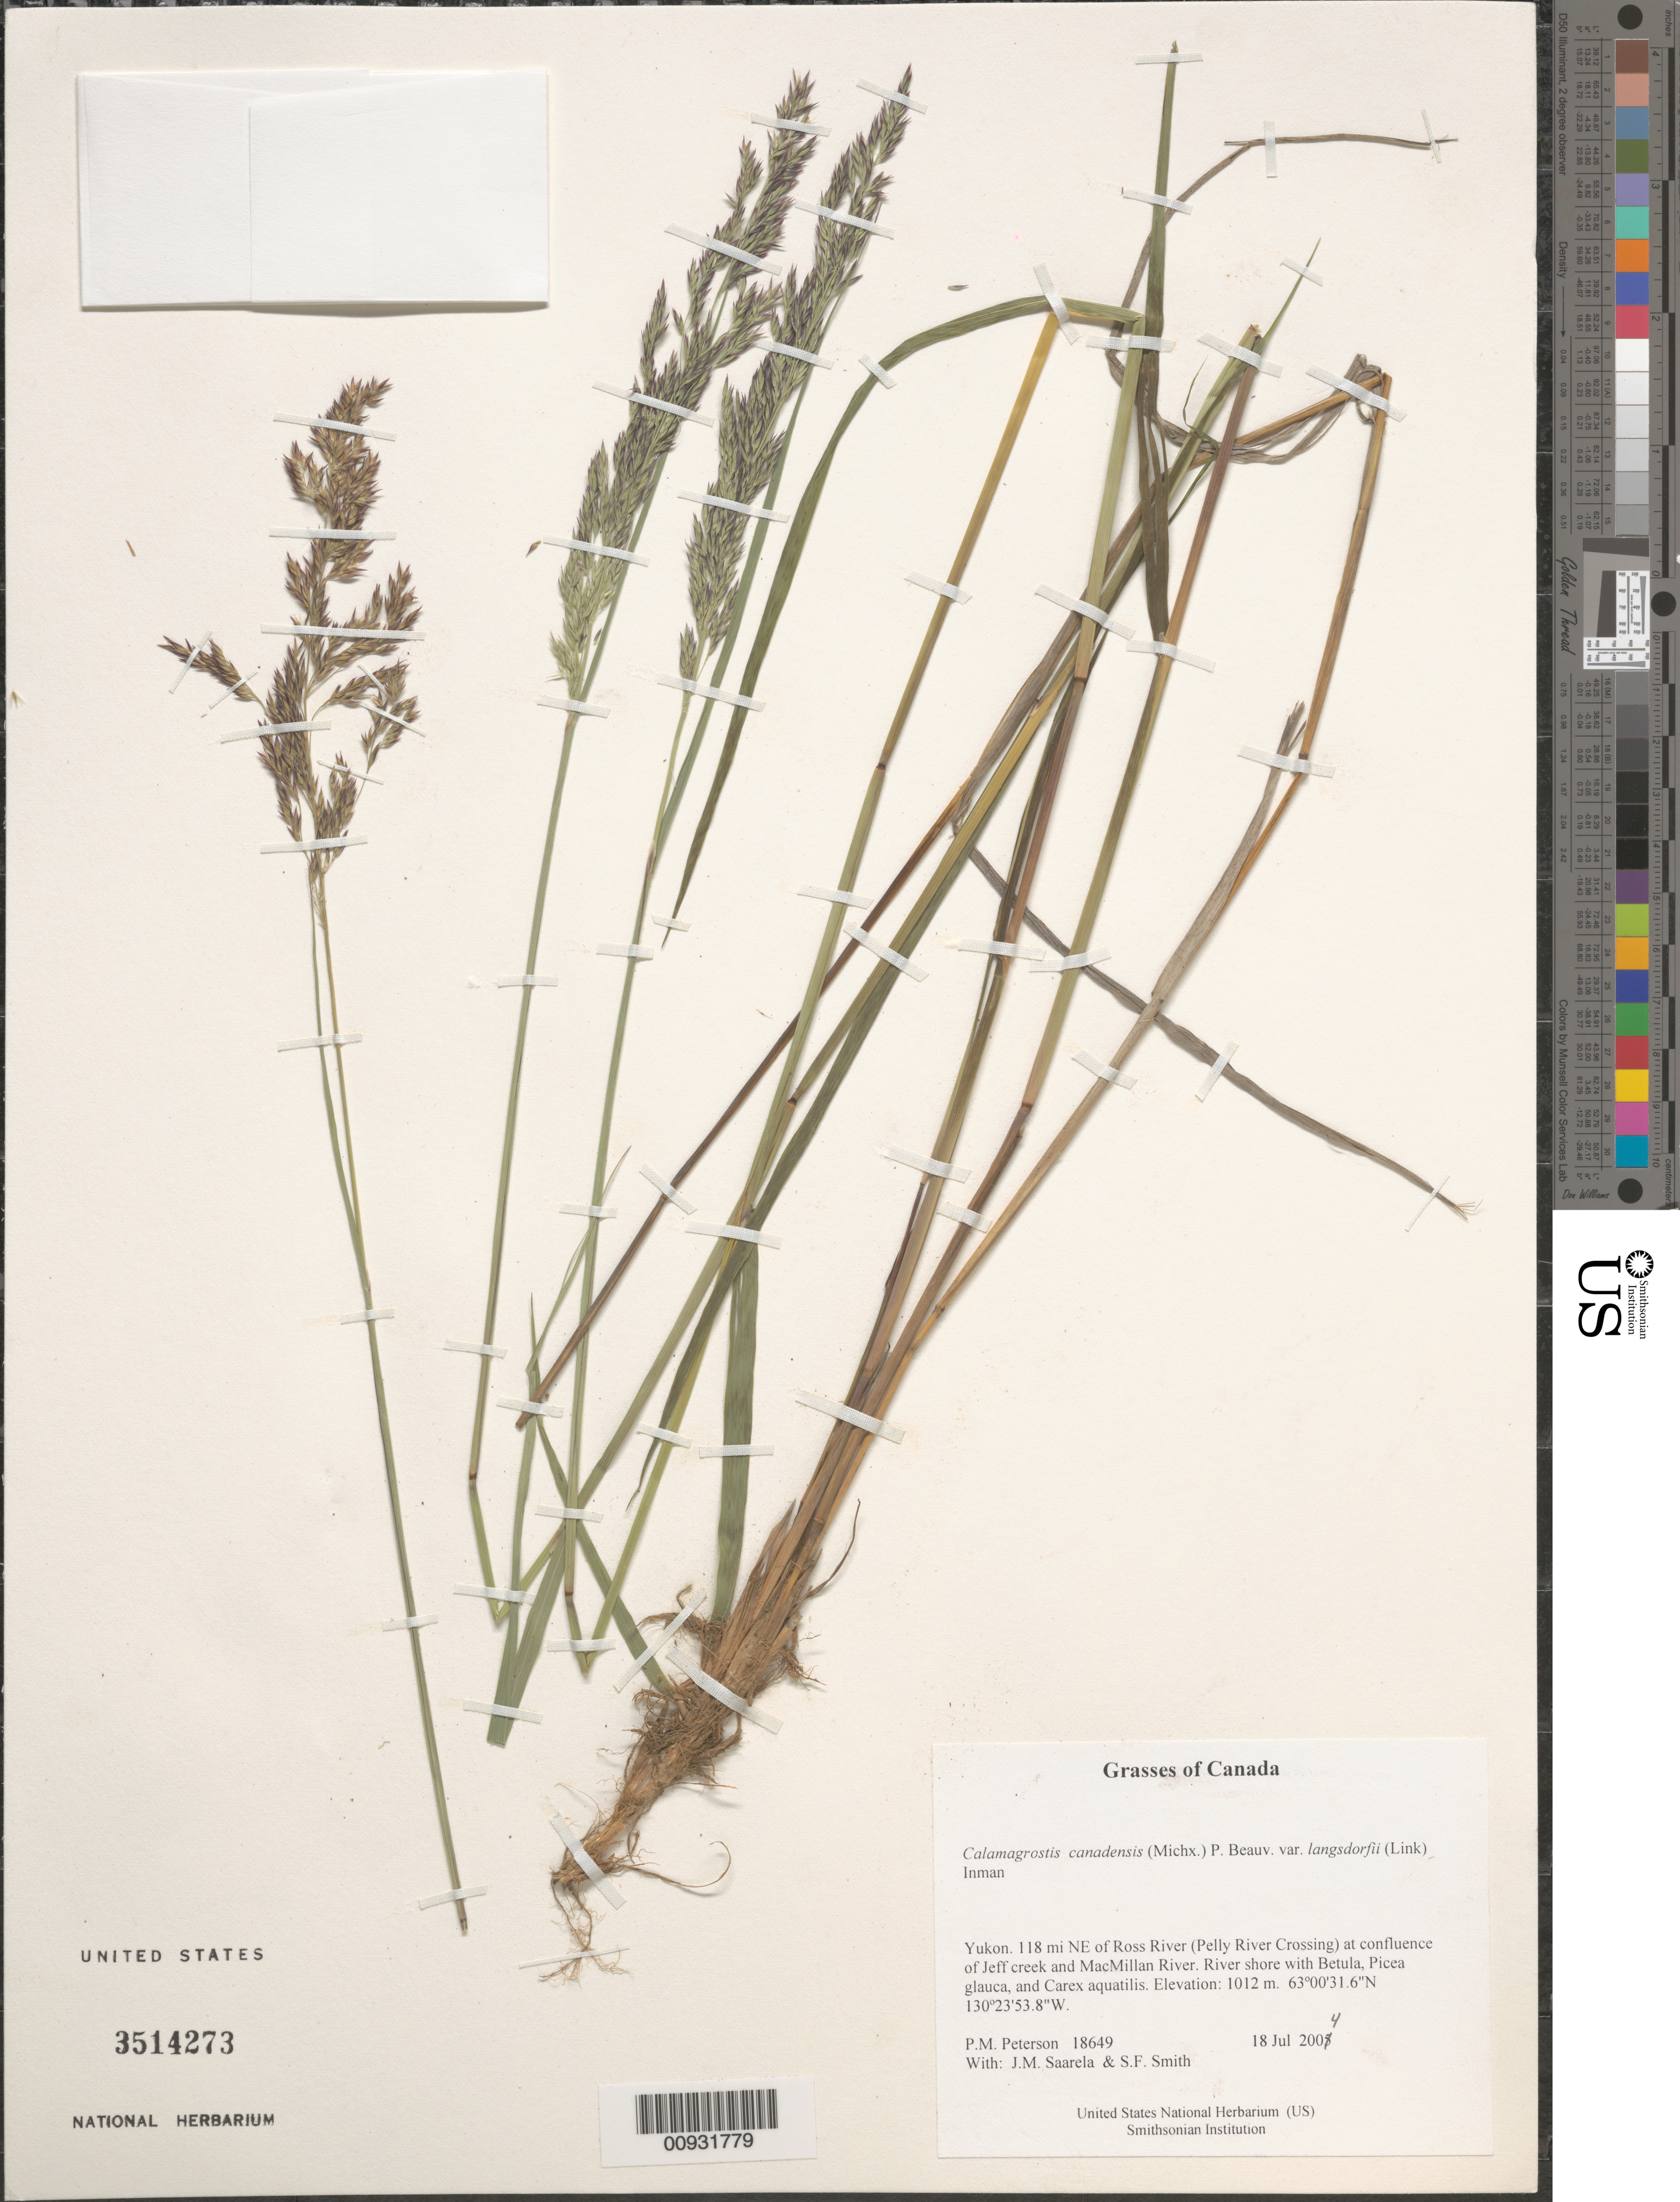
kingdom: Plantae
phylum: Tracheophyta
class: Liliopsida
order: Poales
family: Poaceae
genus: Calamagrostis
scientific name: Calamagrostis canadensis var. langsdorffii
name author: (Link) Inman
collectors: P. M. Peterson, J. Saarela & S.F. Smith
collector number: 18649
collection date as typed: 18 Jul 2004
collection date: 2004-07-18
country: Canada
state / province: Yukon Territory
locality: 118 mi NE of Ross River (Pelly River Crossing) at confluence of Jeff creek and MacMillan River. River shore with Betula, Picea glauca, and Carex aquatilis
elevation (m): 1012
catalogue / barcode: US 3514273